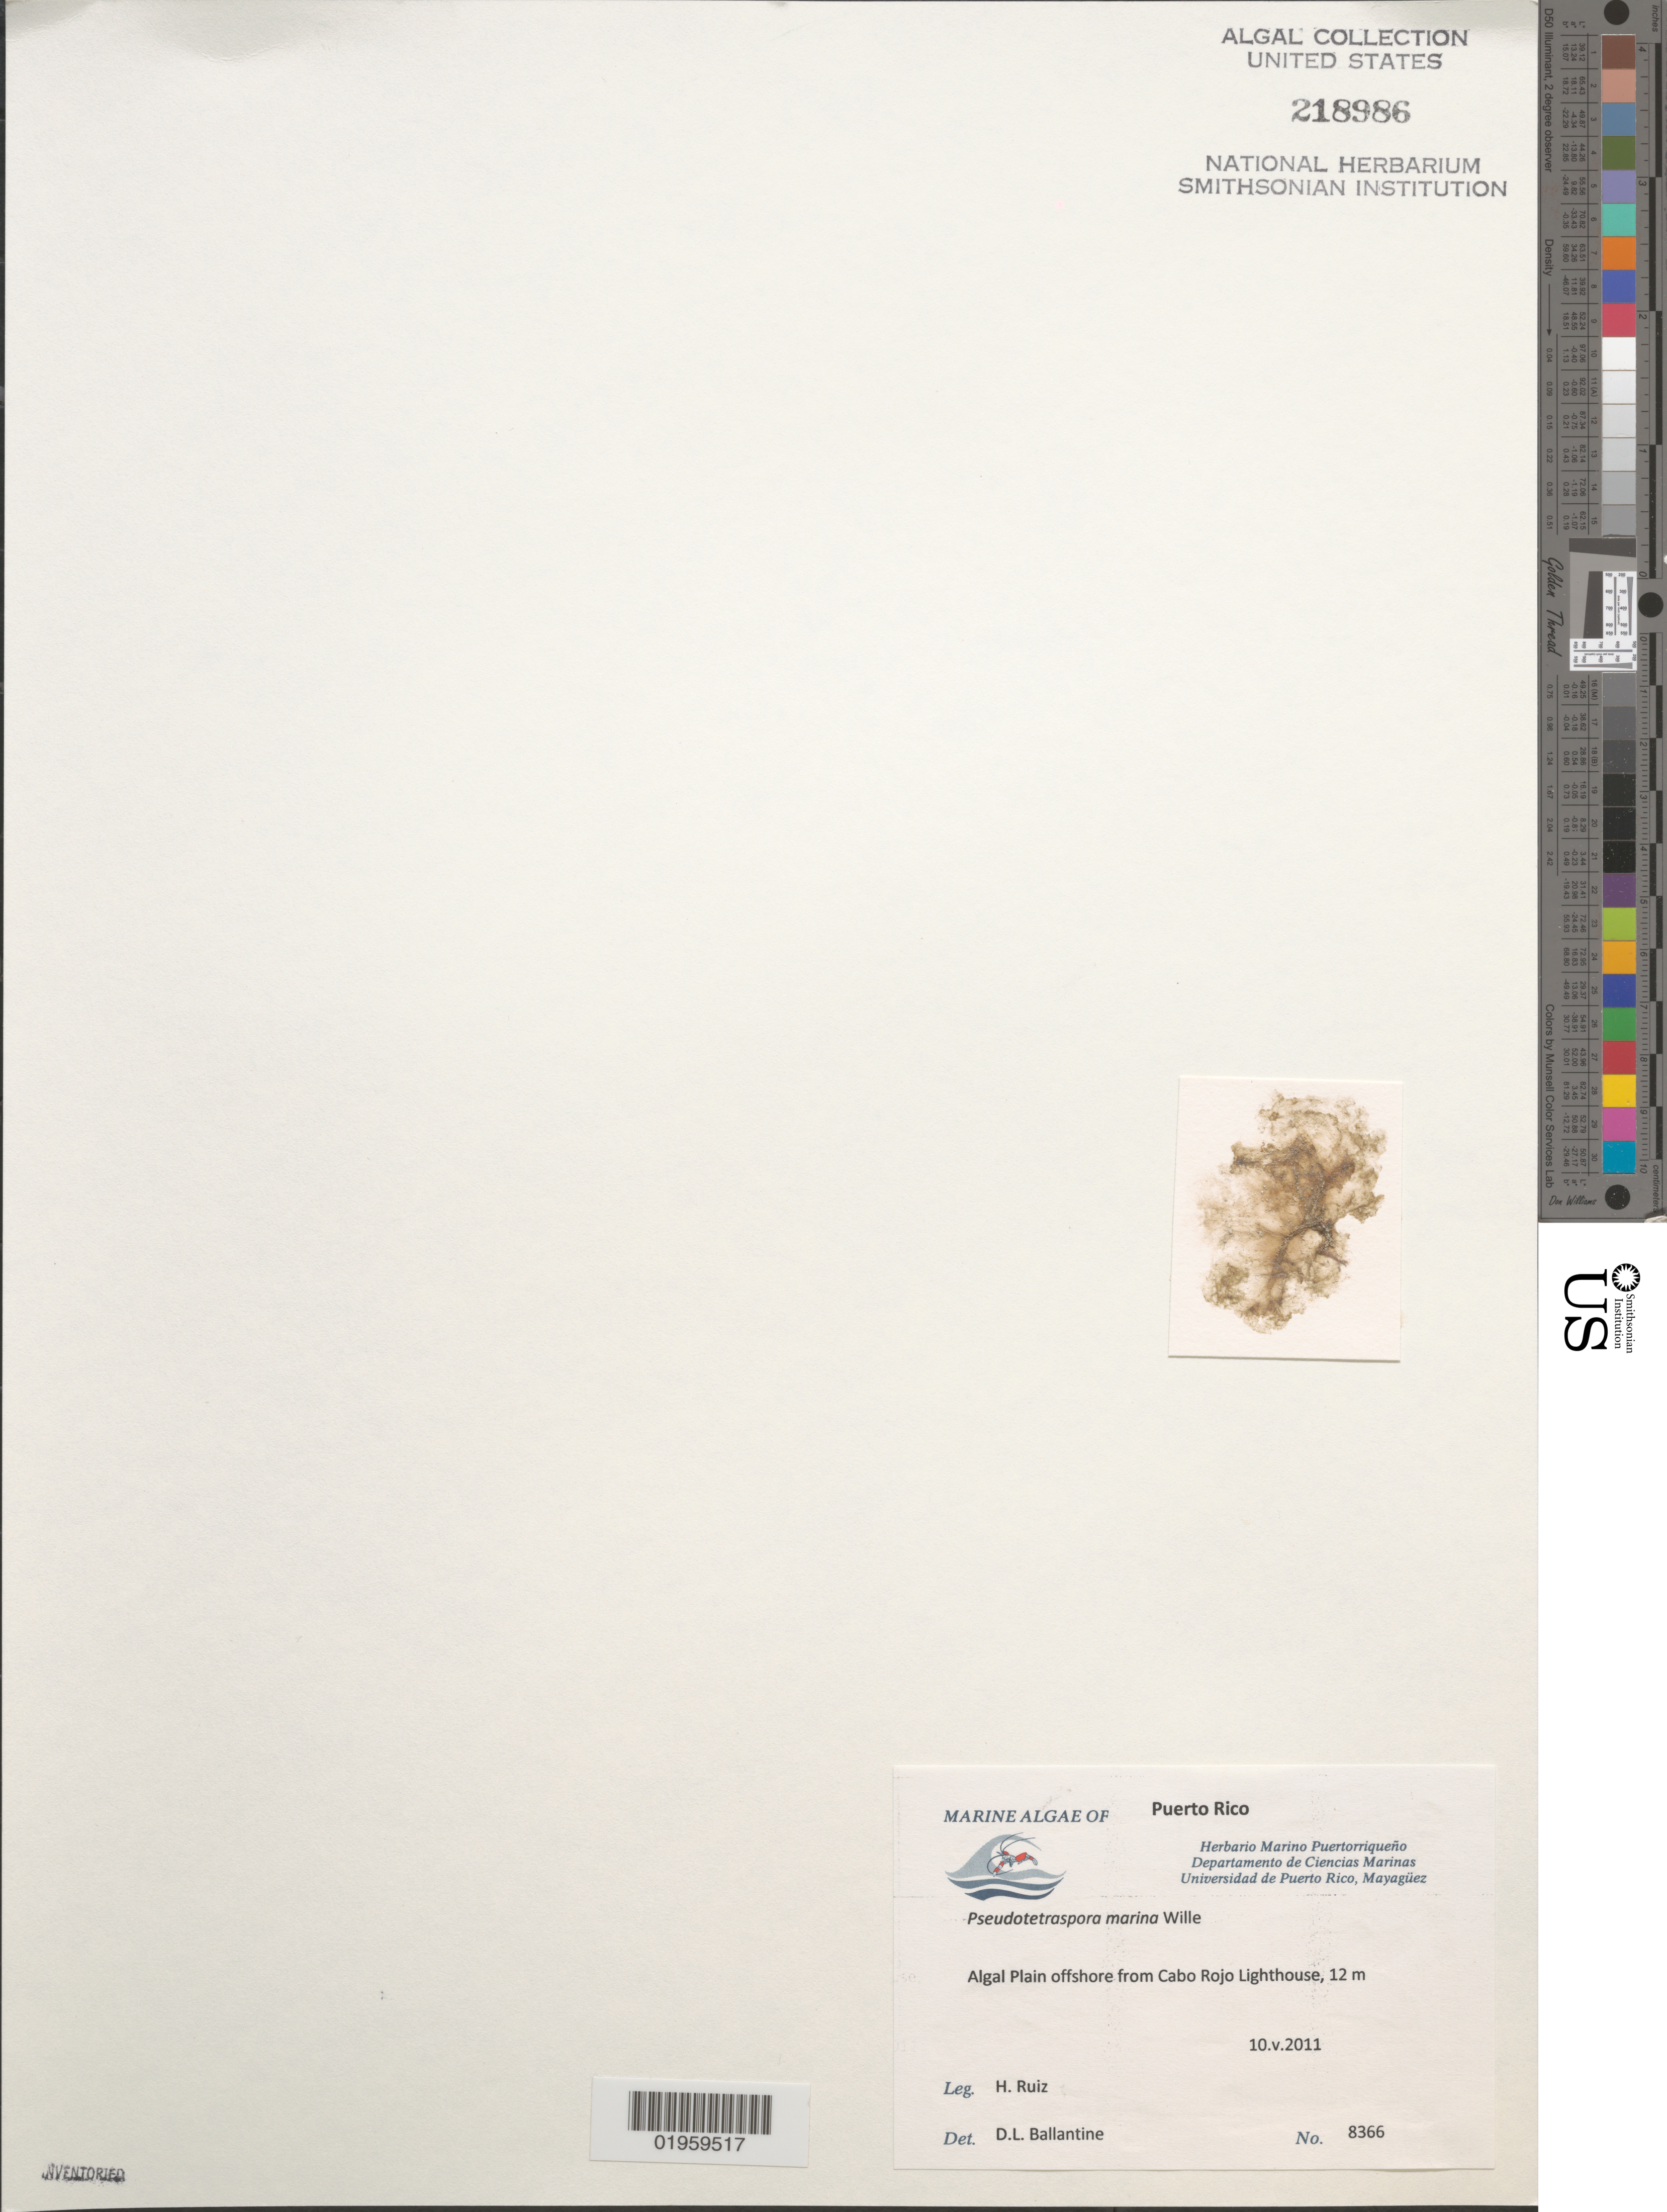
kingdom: Plantae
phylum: Chlorophyta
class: Chlorophyceae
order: Tetrasporales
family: Palmellopsidaceae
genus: Pseudotetraspora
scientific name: Pseudotetraspora marina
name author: N.Wille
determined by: Ballantine, D. L.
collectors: H. Ruiz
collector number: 8366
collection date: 2011-05-10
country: Puerto Rico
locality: Algal Plain offshore from Cabo Rojo Lighthouse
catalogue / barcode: US 218986